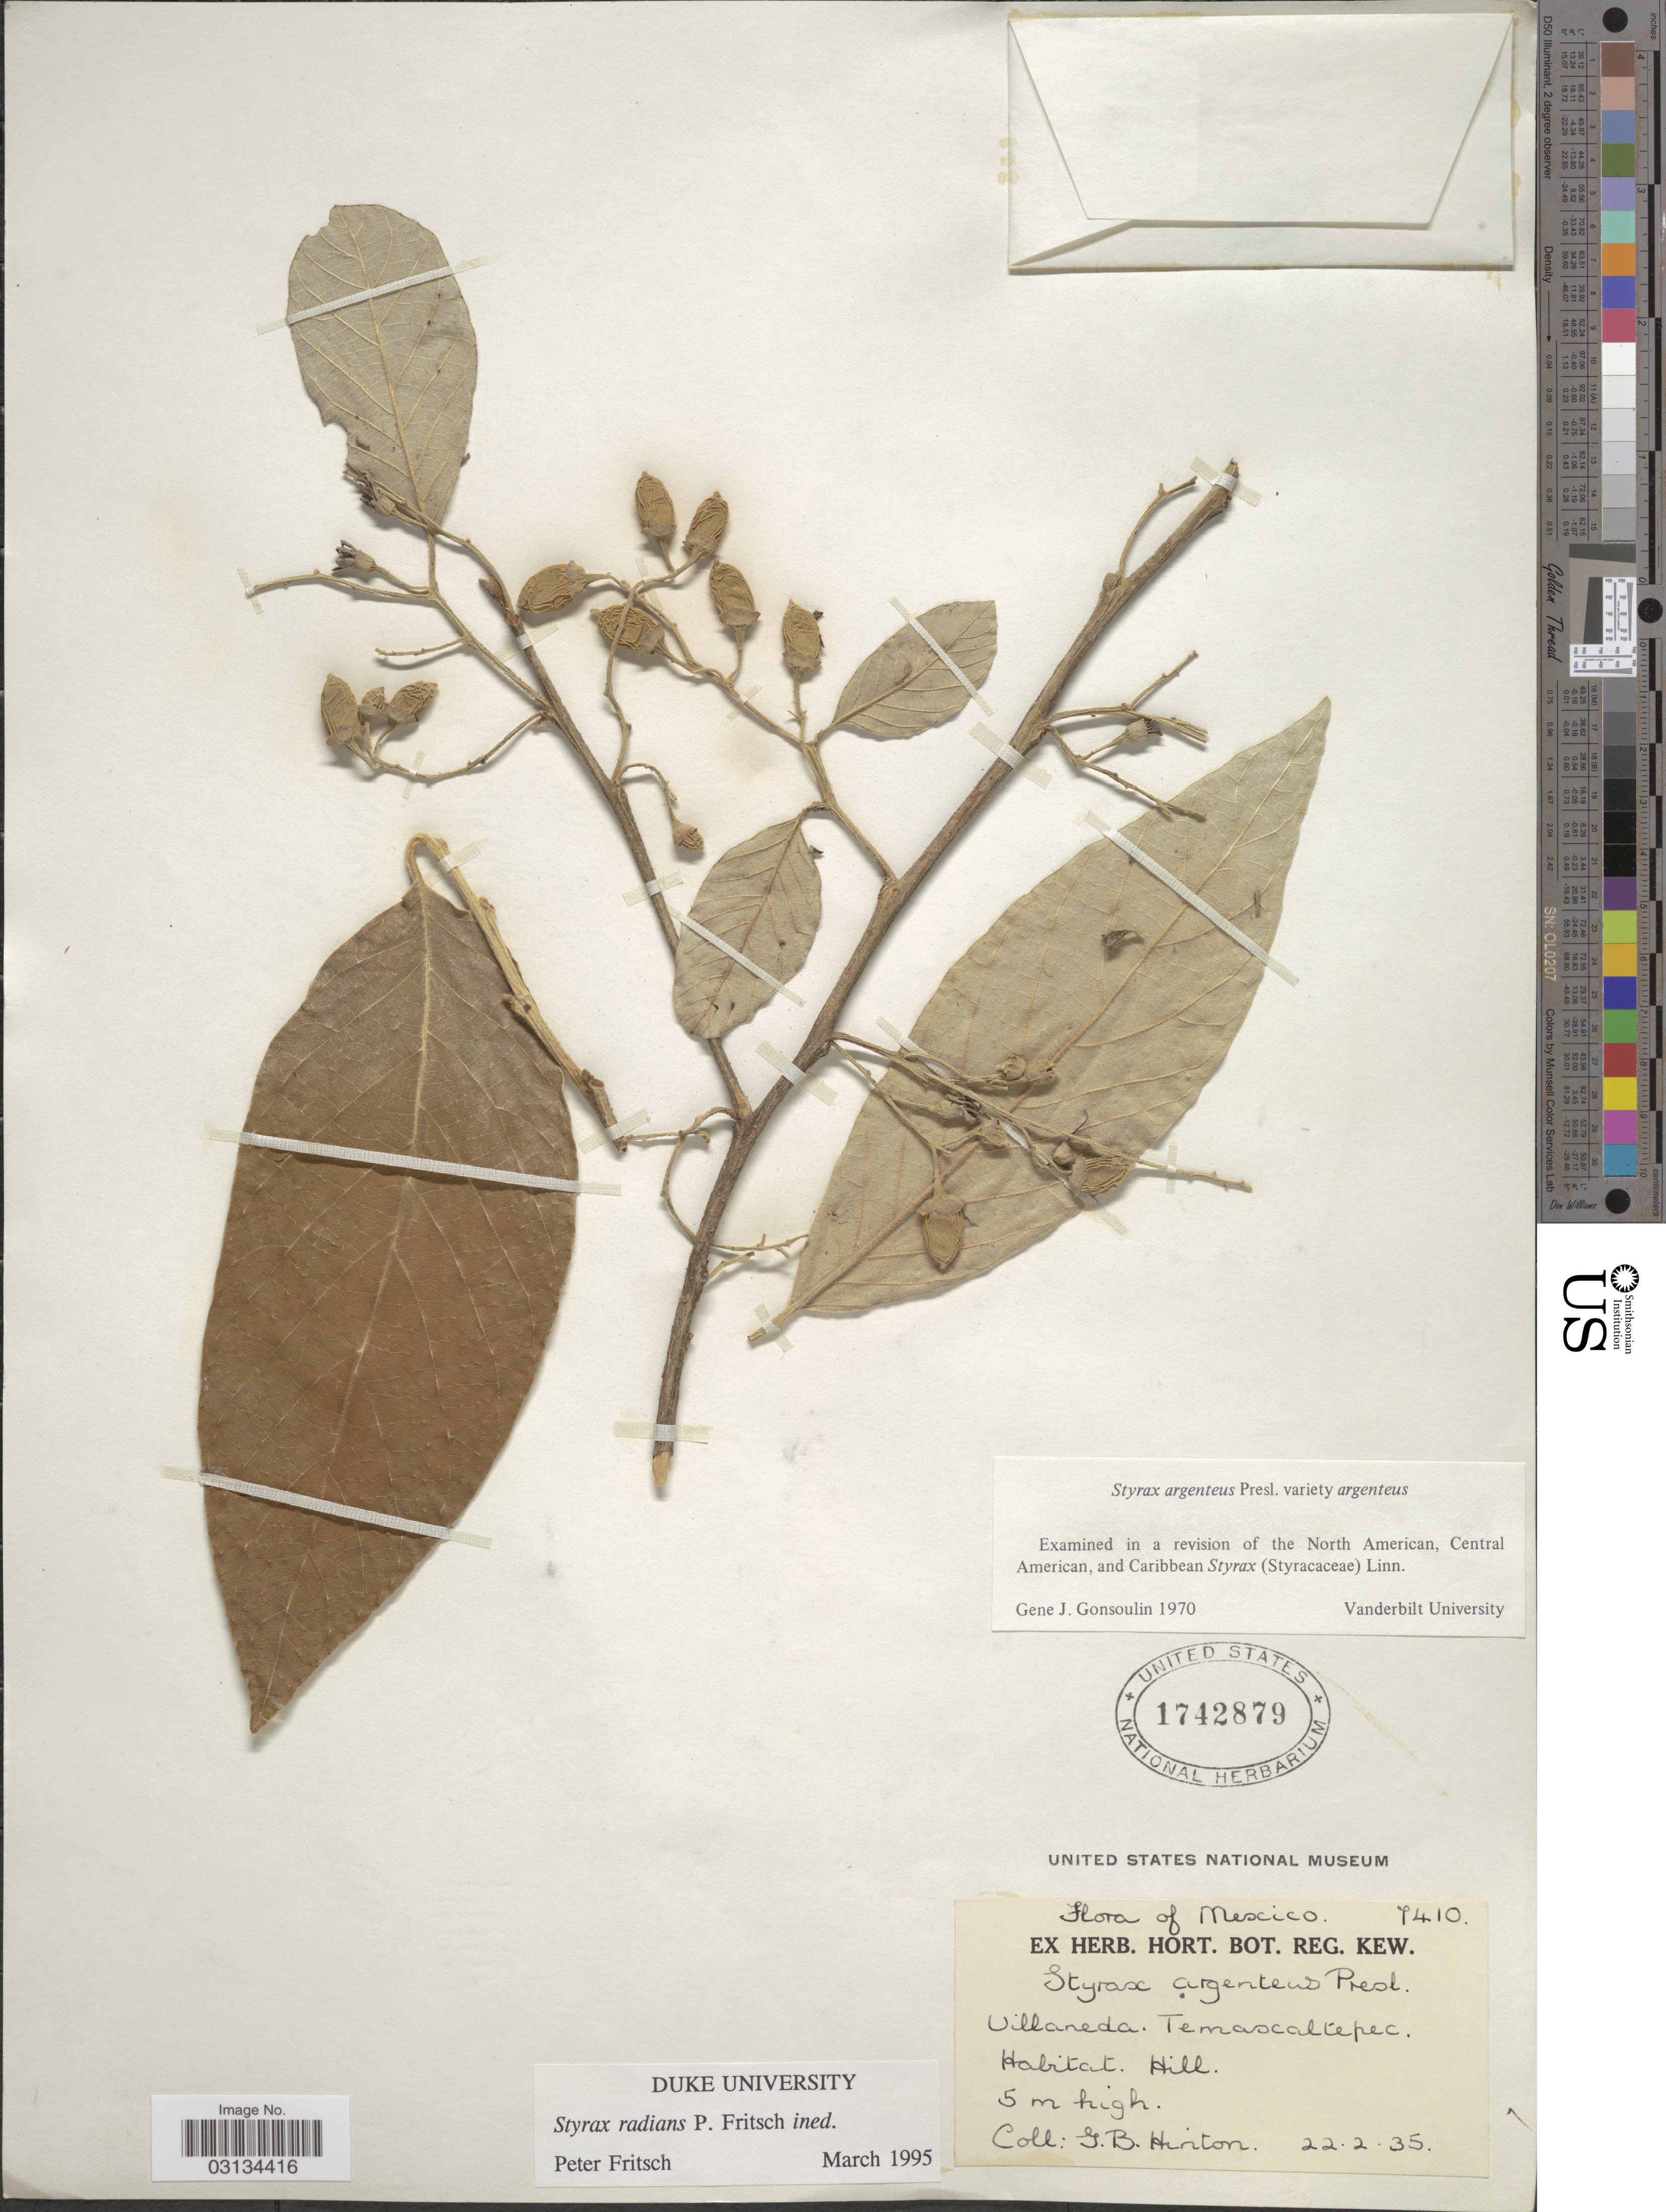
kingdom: Plantae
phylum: Tracheophyta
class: Magnoliopsida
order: Ericales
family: Styracaceae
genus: Styrax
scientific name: Styrax radians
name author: P.W. Fritsch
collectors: G. B. Hinton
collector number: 7410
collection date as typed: Transcribed d/m/y: 22/2/35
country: Mexico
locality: Villaneda. Temascaltepec.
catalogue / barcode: US 1742879